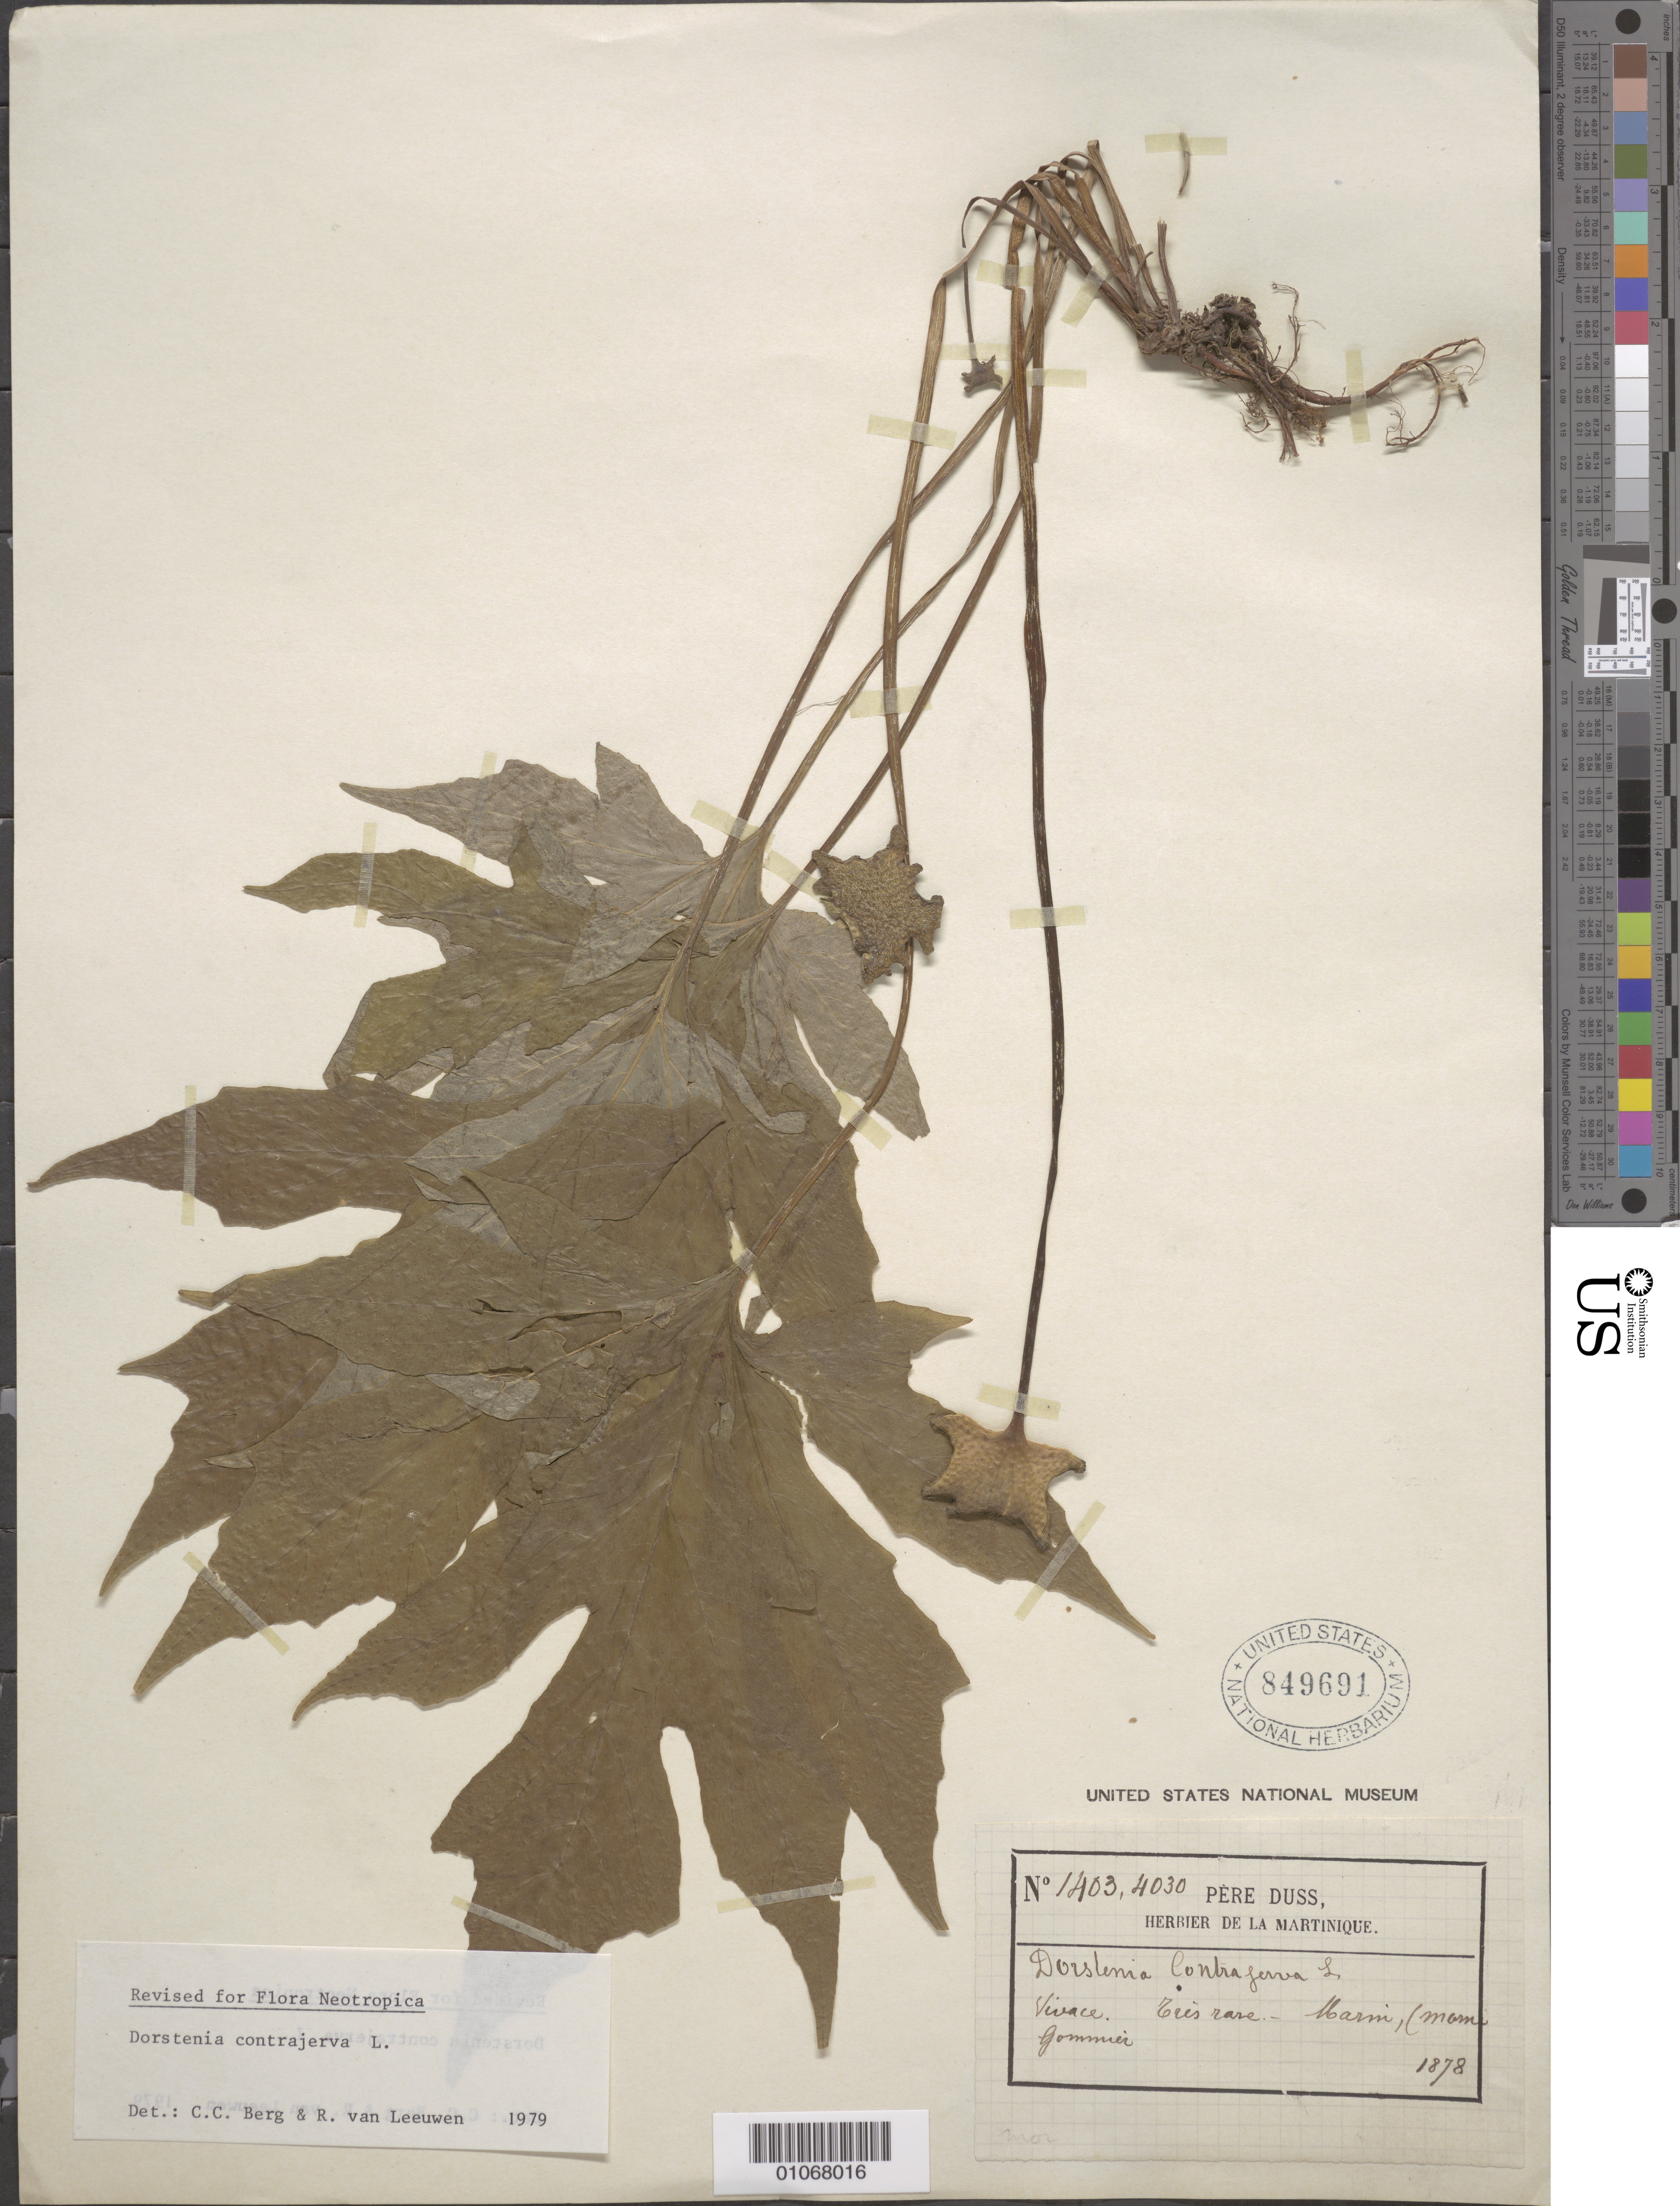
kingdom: Plantae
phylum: Tracheophyta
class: Magnoliopsida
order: Rosales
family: Moraceae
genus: Dorstenia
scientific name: Dorstenia contrajerva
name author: L.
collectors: Père Duss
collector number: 1403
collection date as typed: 01 Jan 1878 to 31 Dec 1878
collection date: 1878-01-01/1878-12-31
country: Martinique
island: Martinique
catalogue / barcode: US 849691